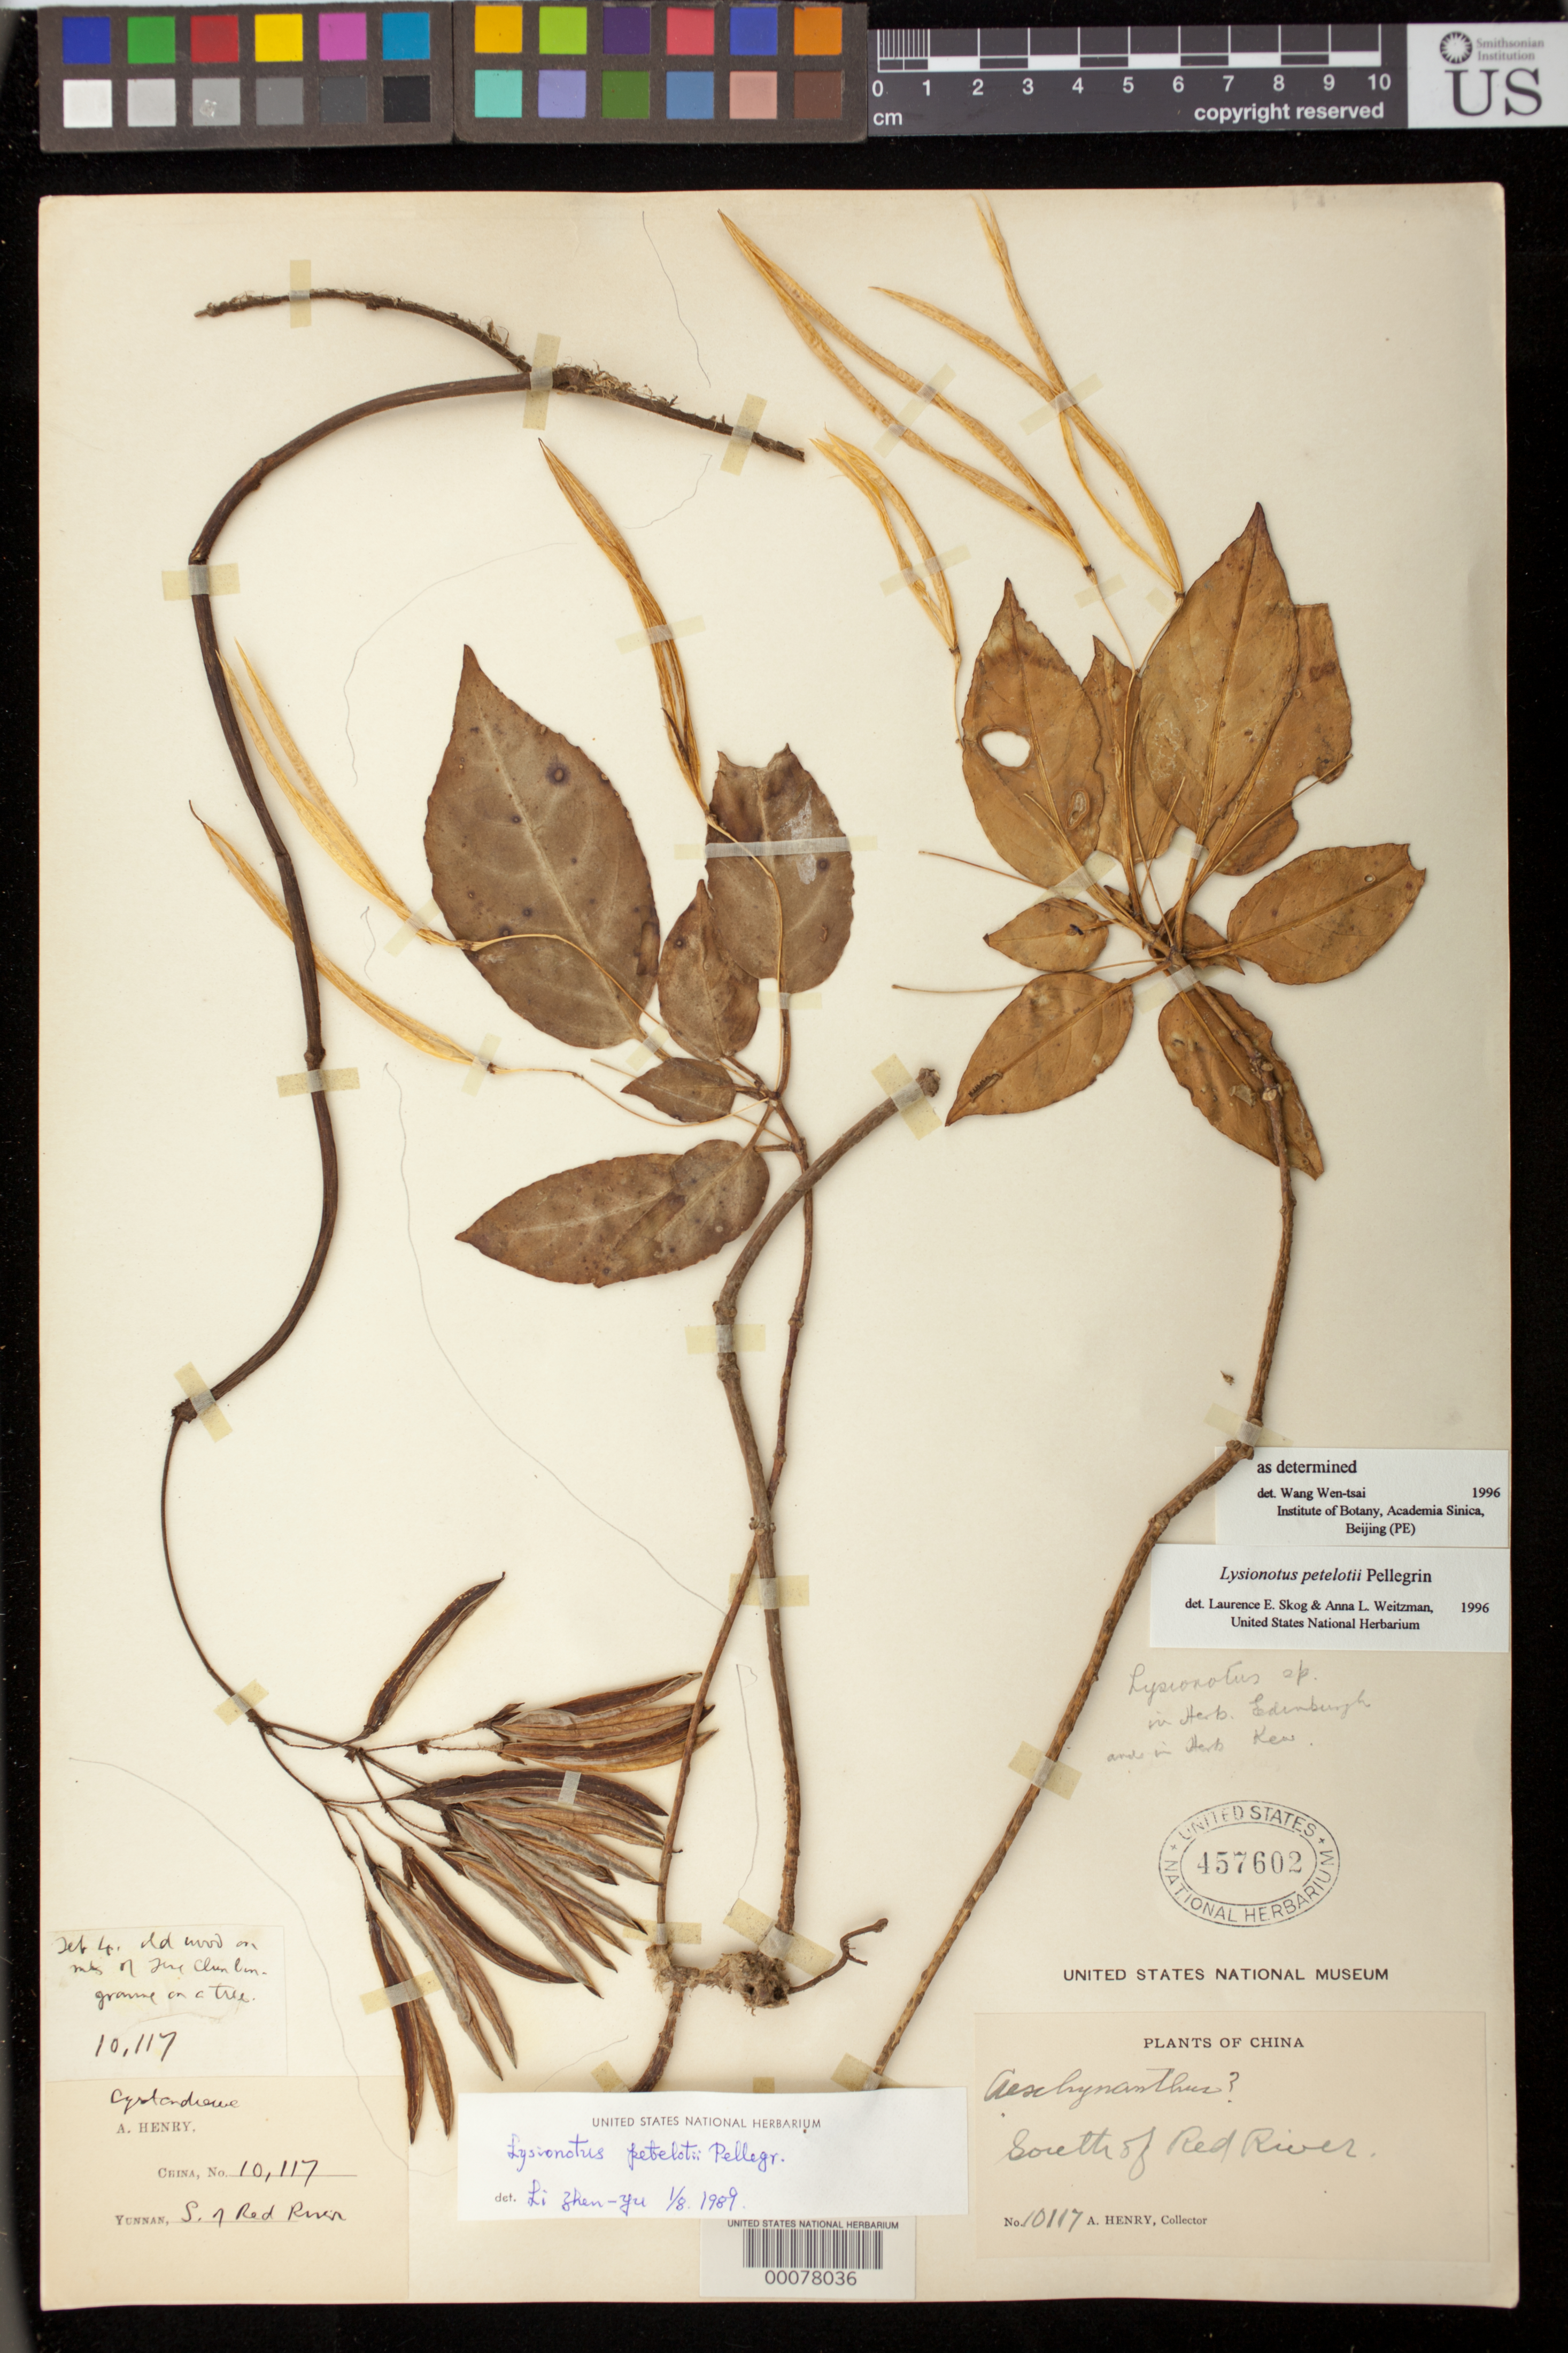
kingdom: Plantae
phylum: Tracheophyta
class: Magnoliopsida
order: Lamiales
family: Gesneriaceae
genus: Lysionotus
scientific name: Lysionotus sp.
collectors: A. Henry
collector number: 10117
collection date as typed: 04 Feb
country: China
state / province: Yunnan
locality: South of red river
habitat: Old wood on mts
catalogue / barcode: US 457602